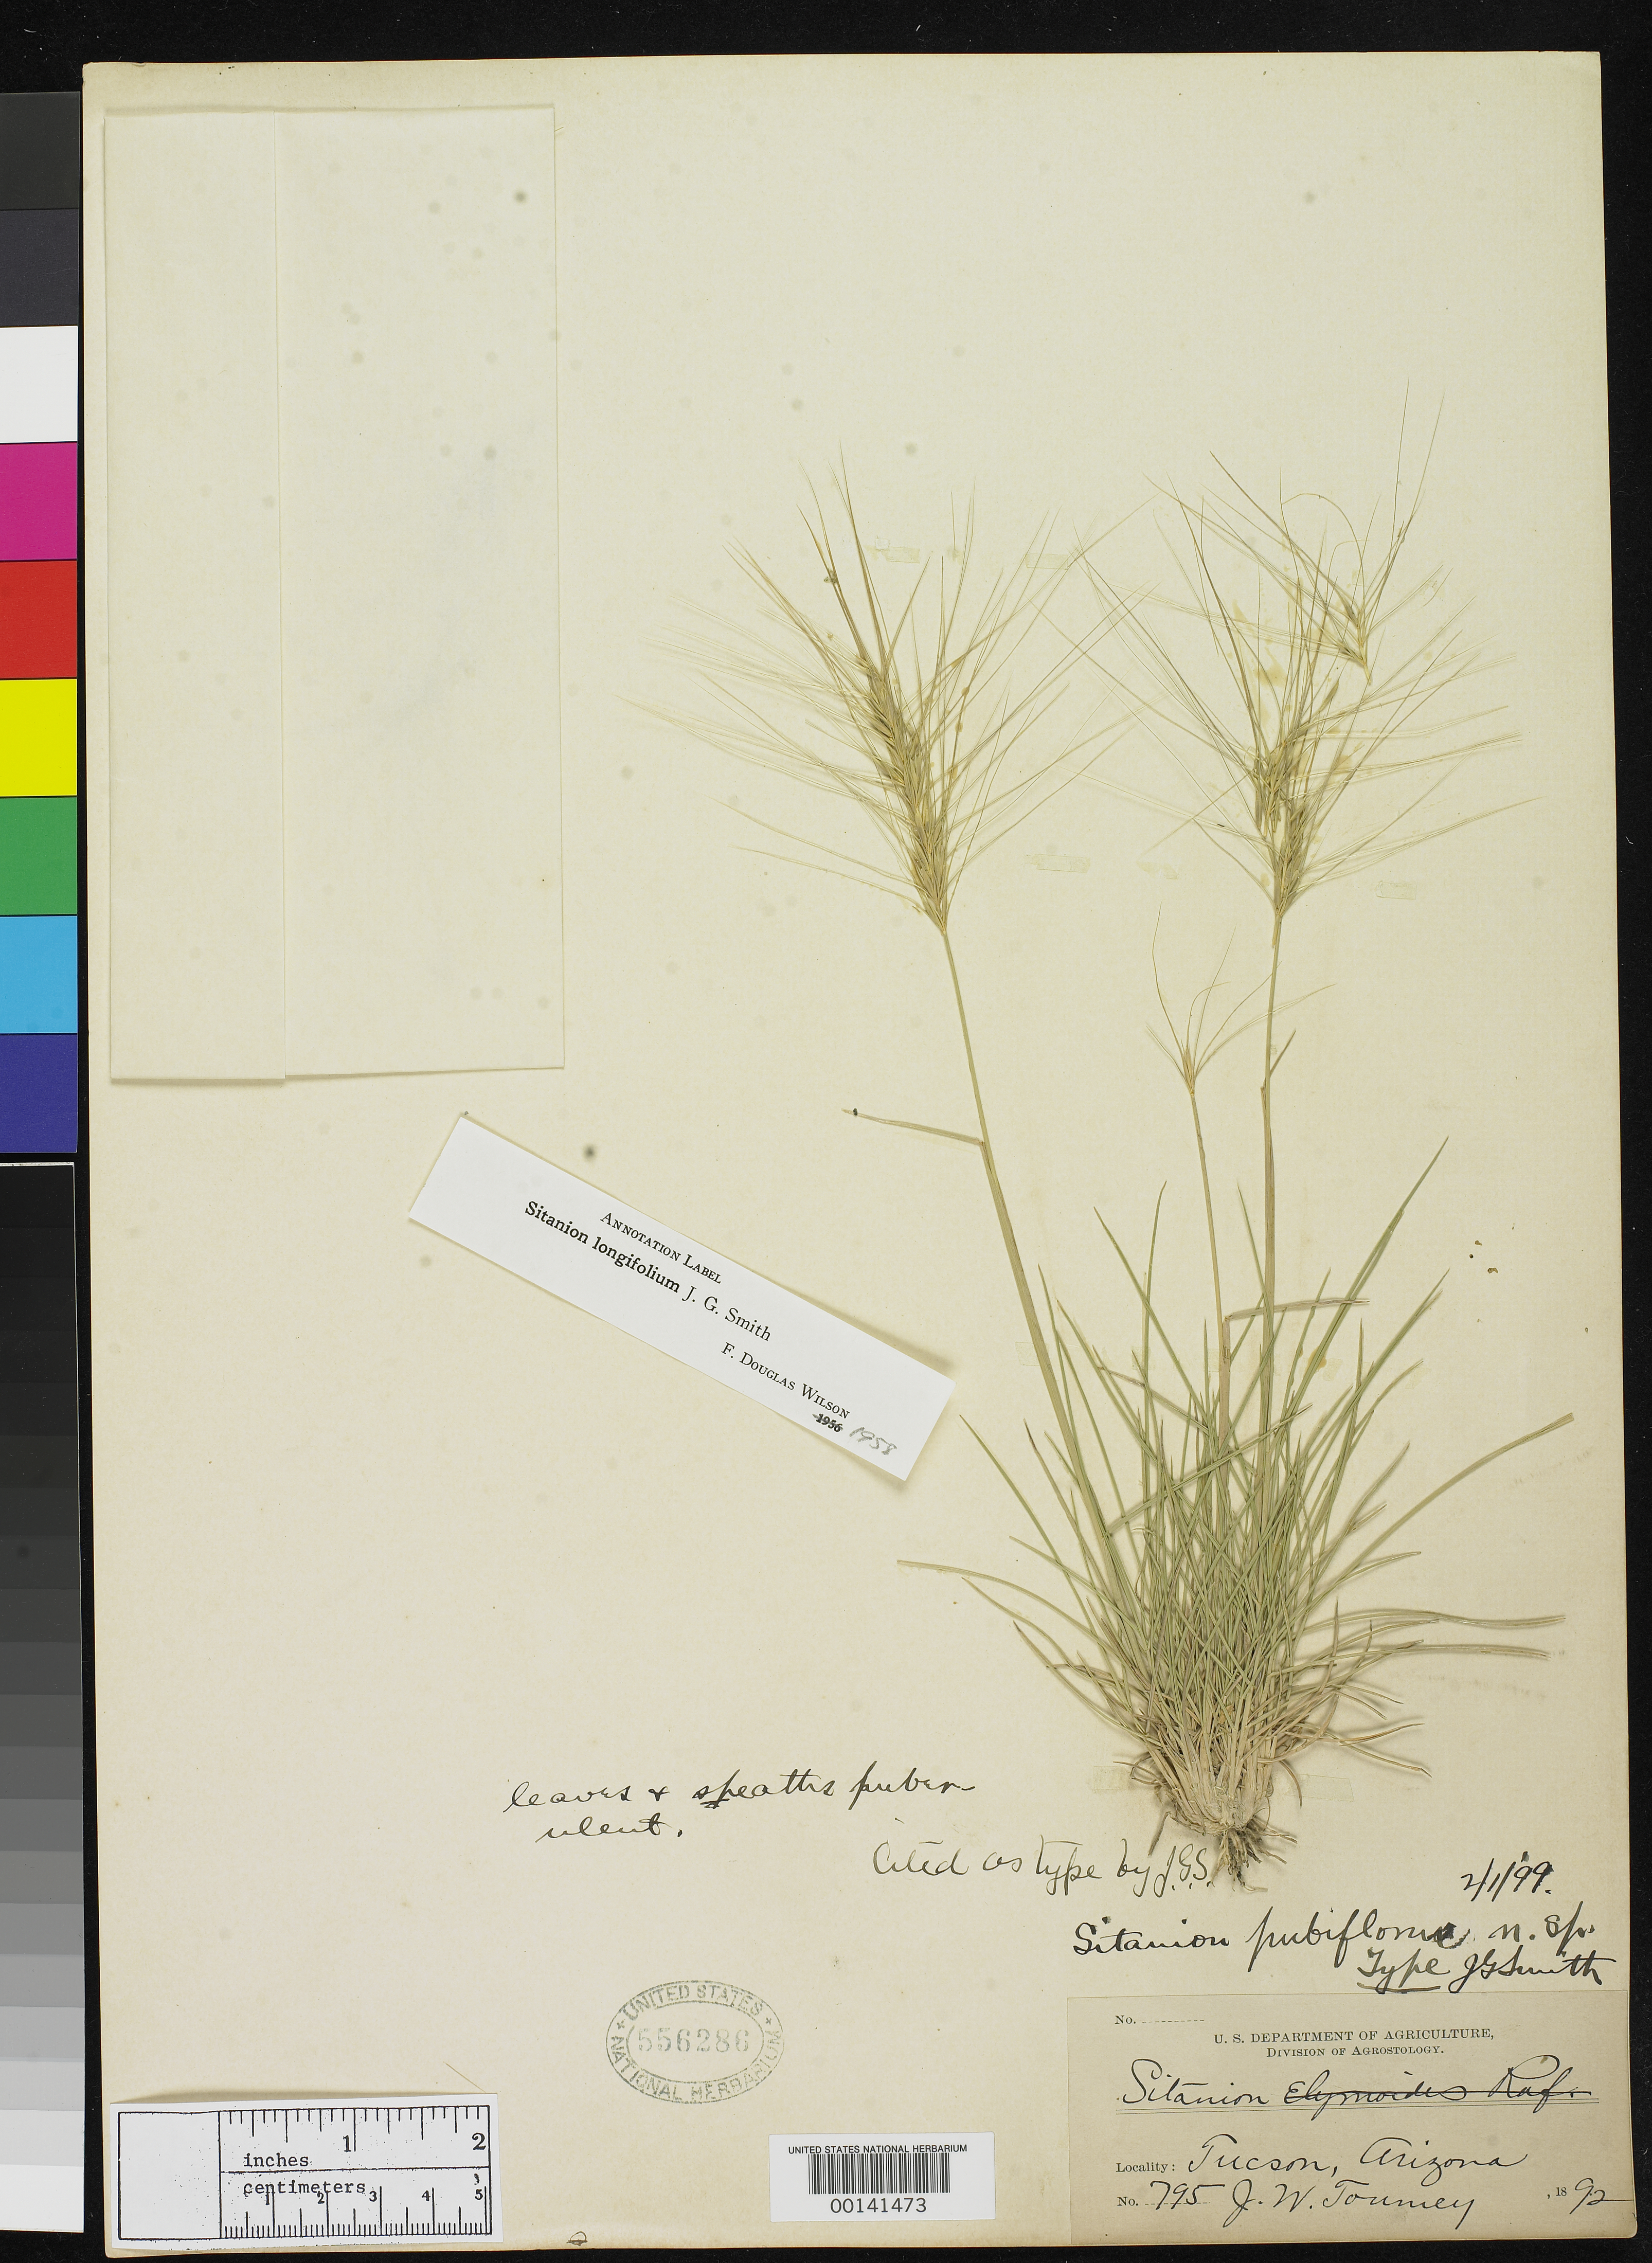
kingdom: Plantae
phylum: Tracheophyta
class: Liliopsida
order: Poales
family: Poaceae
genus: Sitanion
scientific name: Sitanion pubiflorum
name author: J.G. Sm.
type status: Isotype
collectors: J. W. Toumey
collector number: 795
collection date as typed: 1892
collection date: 1892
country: United States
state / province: Arizona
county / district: Pima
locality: Tucson.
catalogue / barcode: US 556286